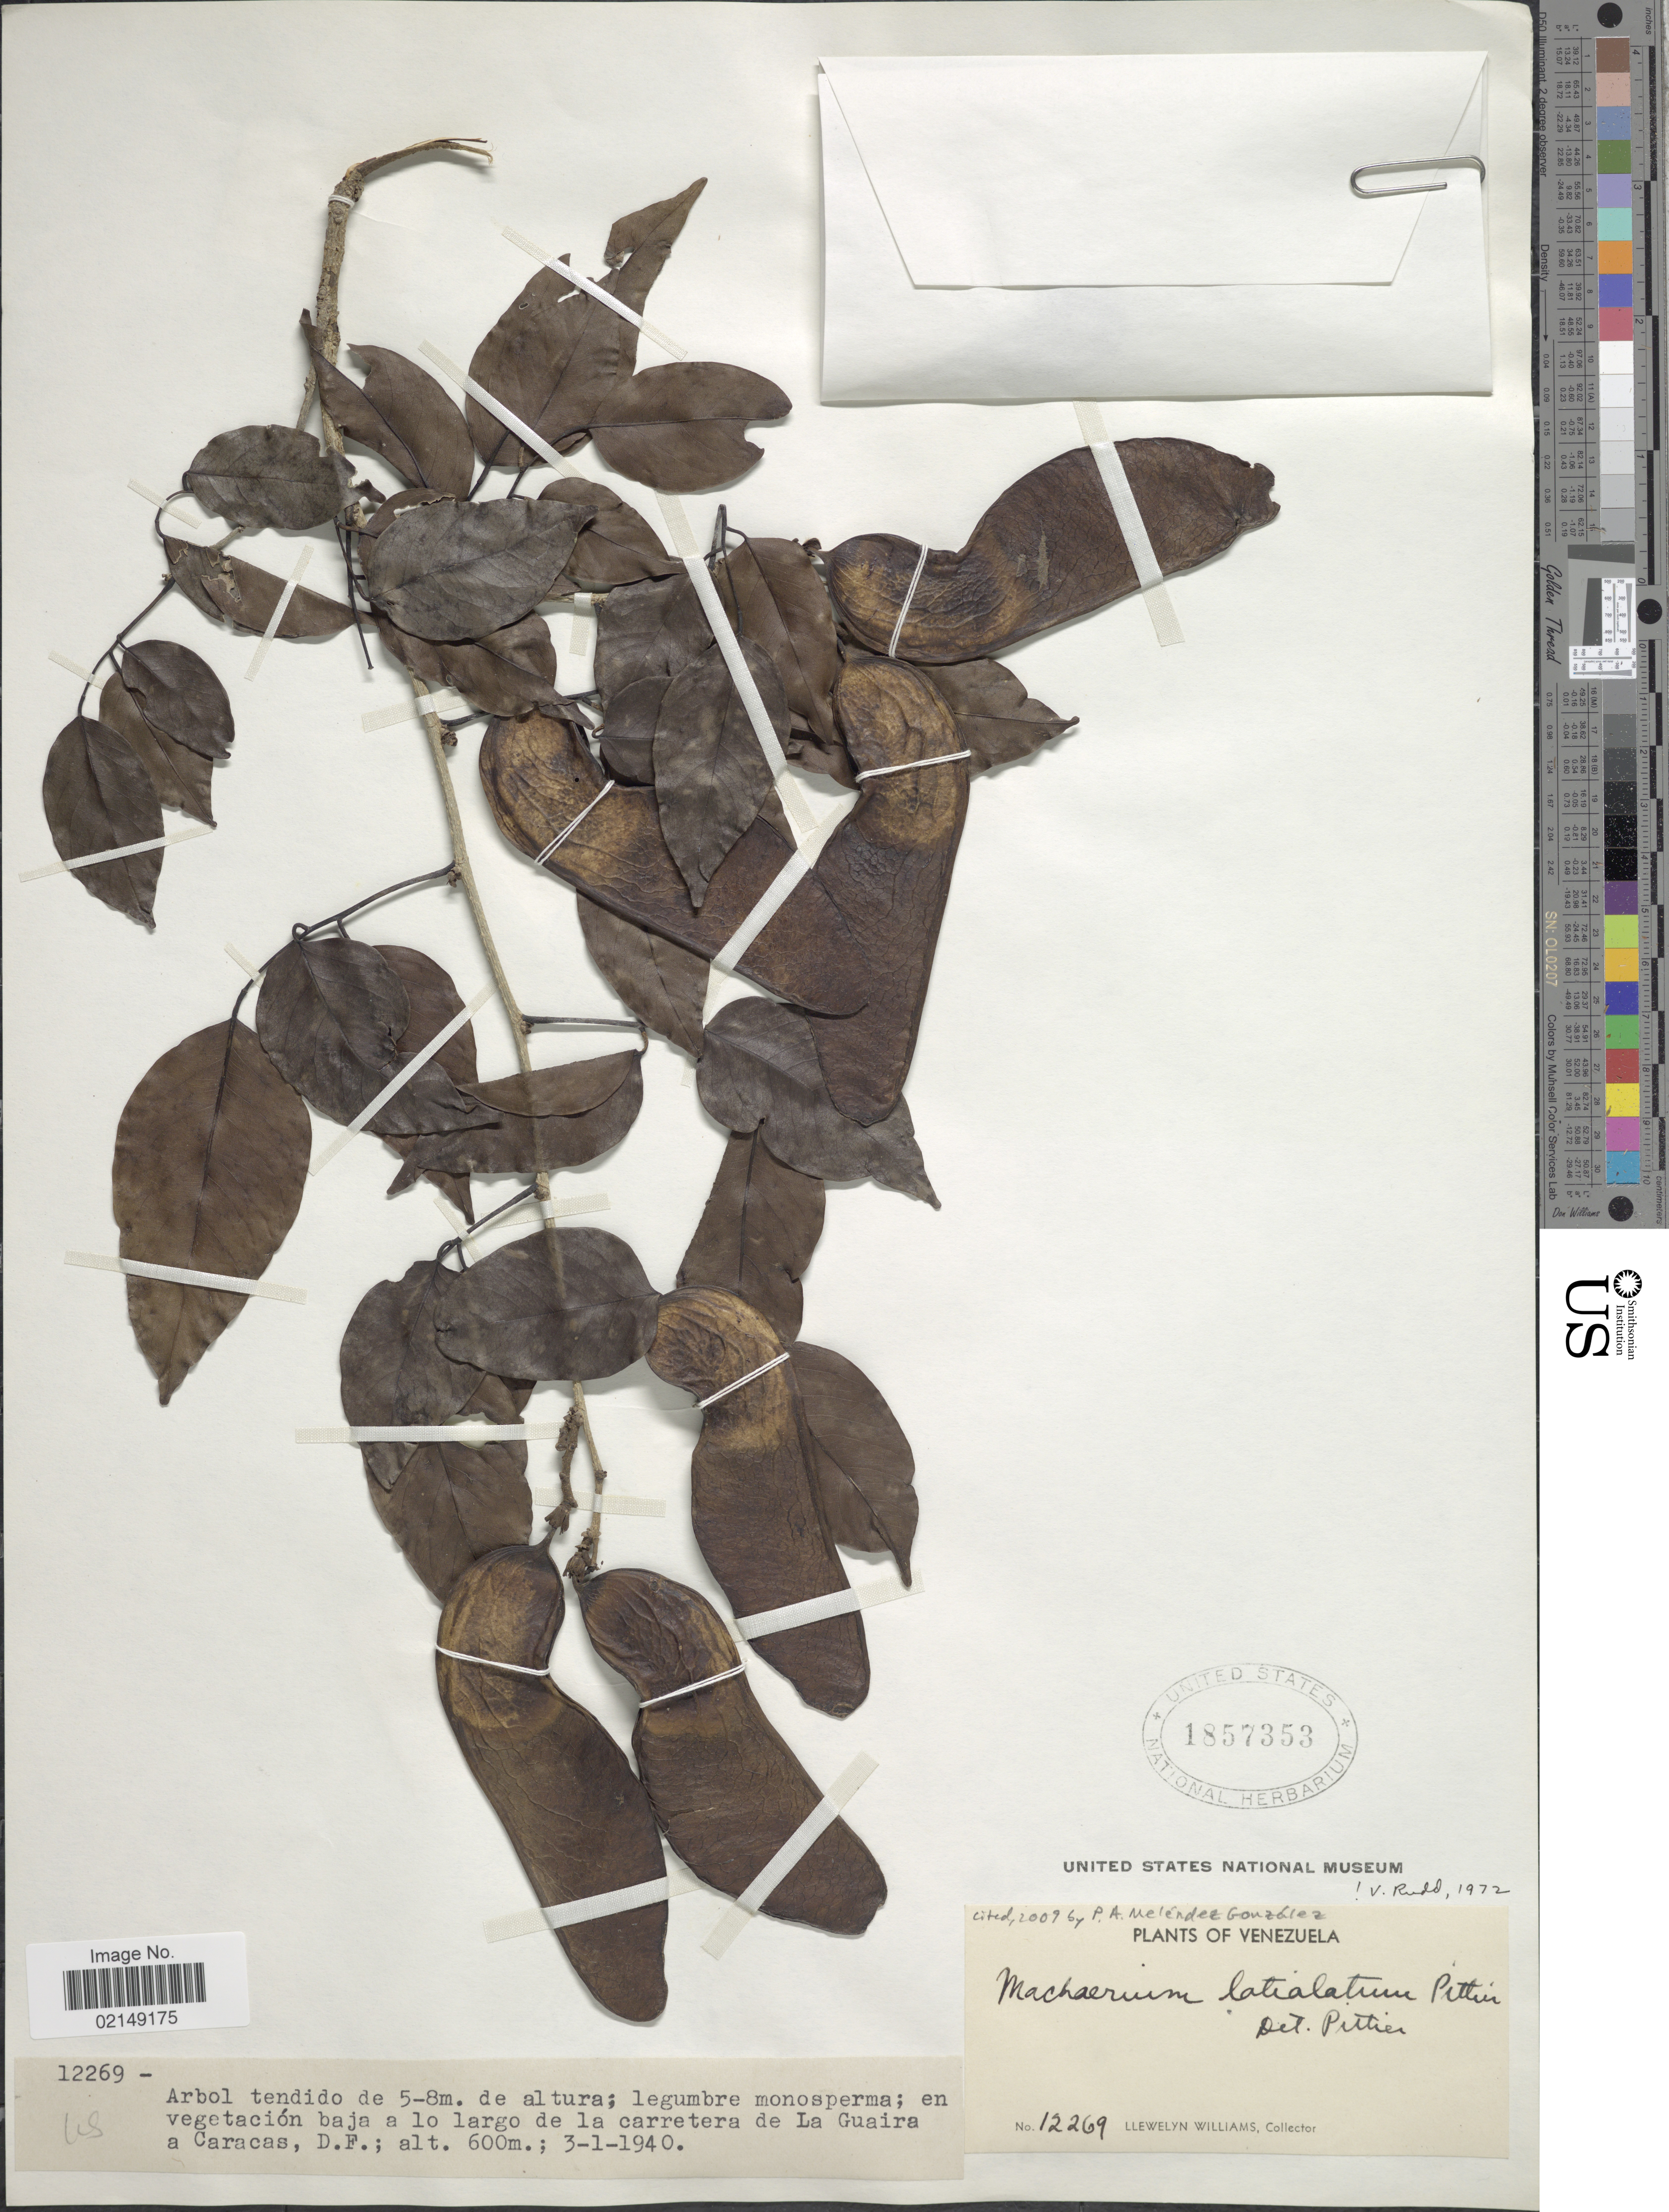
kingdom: Plantae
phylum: Tracheophyta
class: Magnoliopsida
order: Fabales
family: Fabaceae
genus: Machaerium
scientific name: Machaerium latialatum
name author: Pittier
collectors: Ll. Williams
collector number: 12269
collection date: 1940-01-03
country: Venezuela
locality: En vegetacion baja a lo largo de la carretera de La Guaira a Caracas.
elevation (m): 600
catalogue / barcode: US 1857353